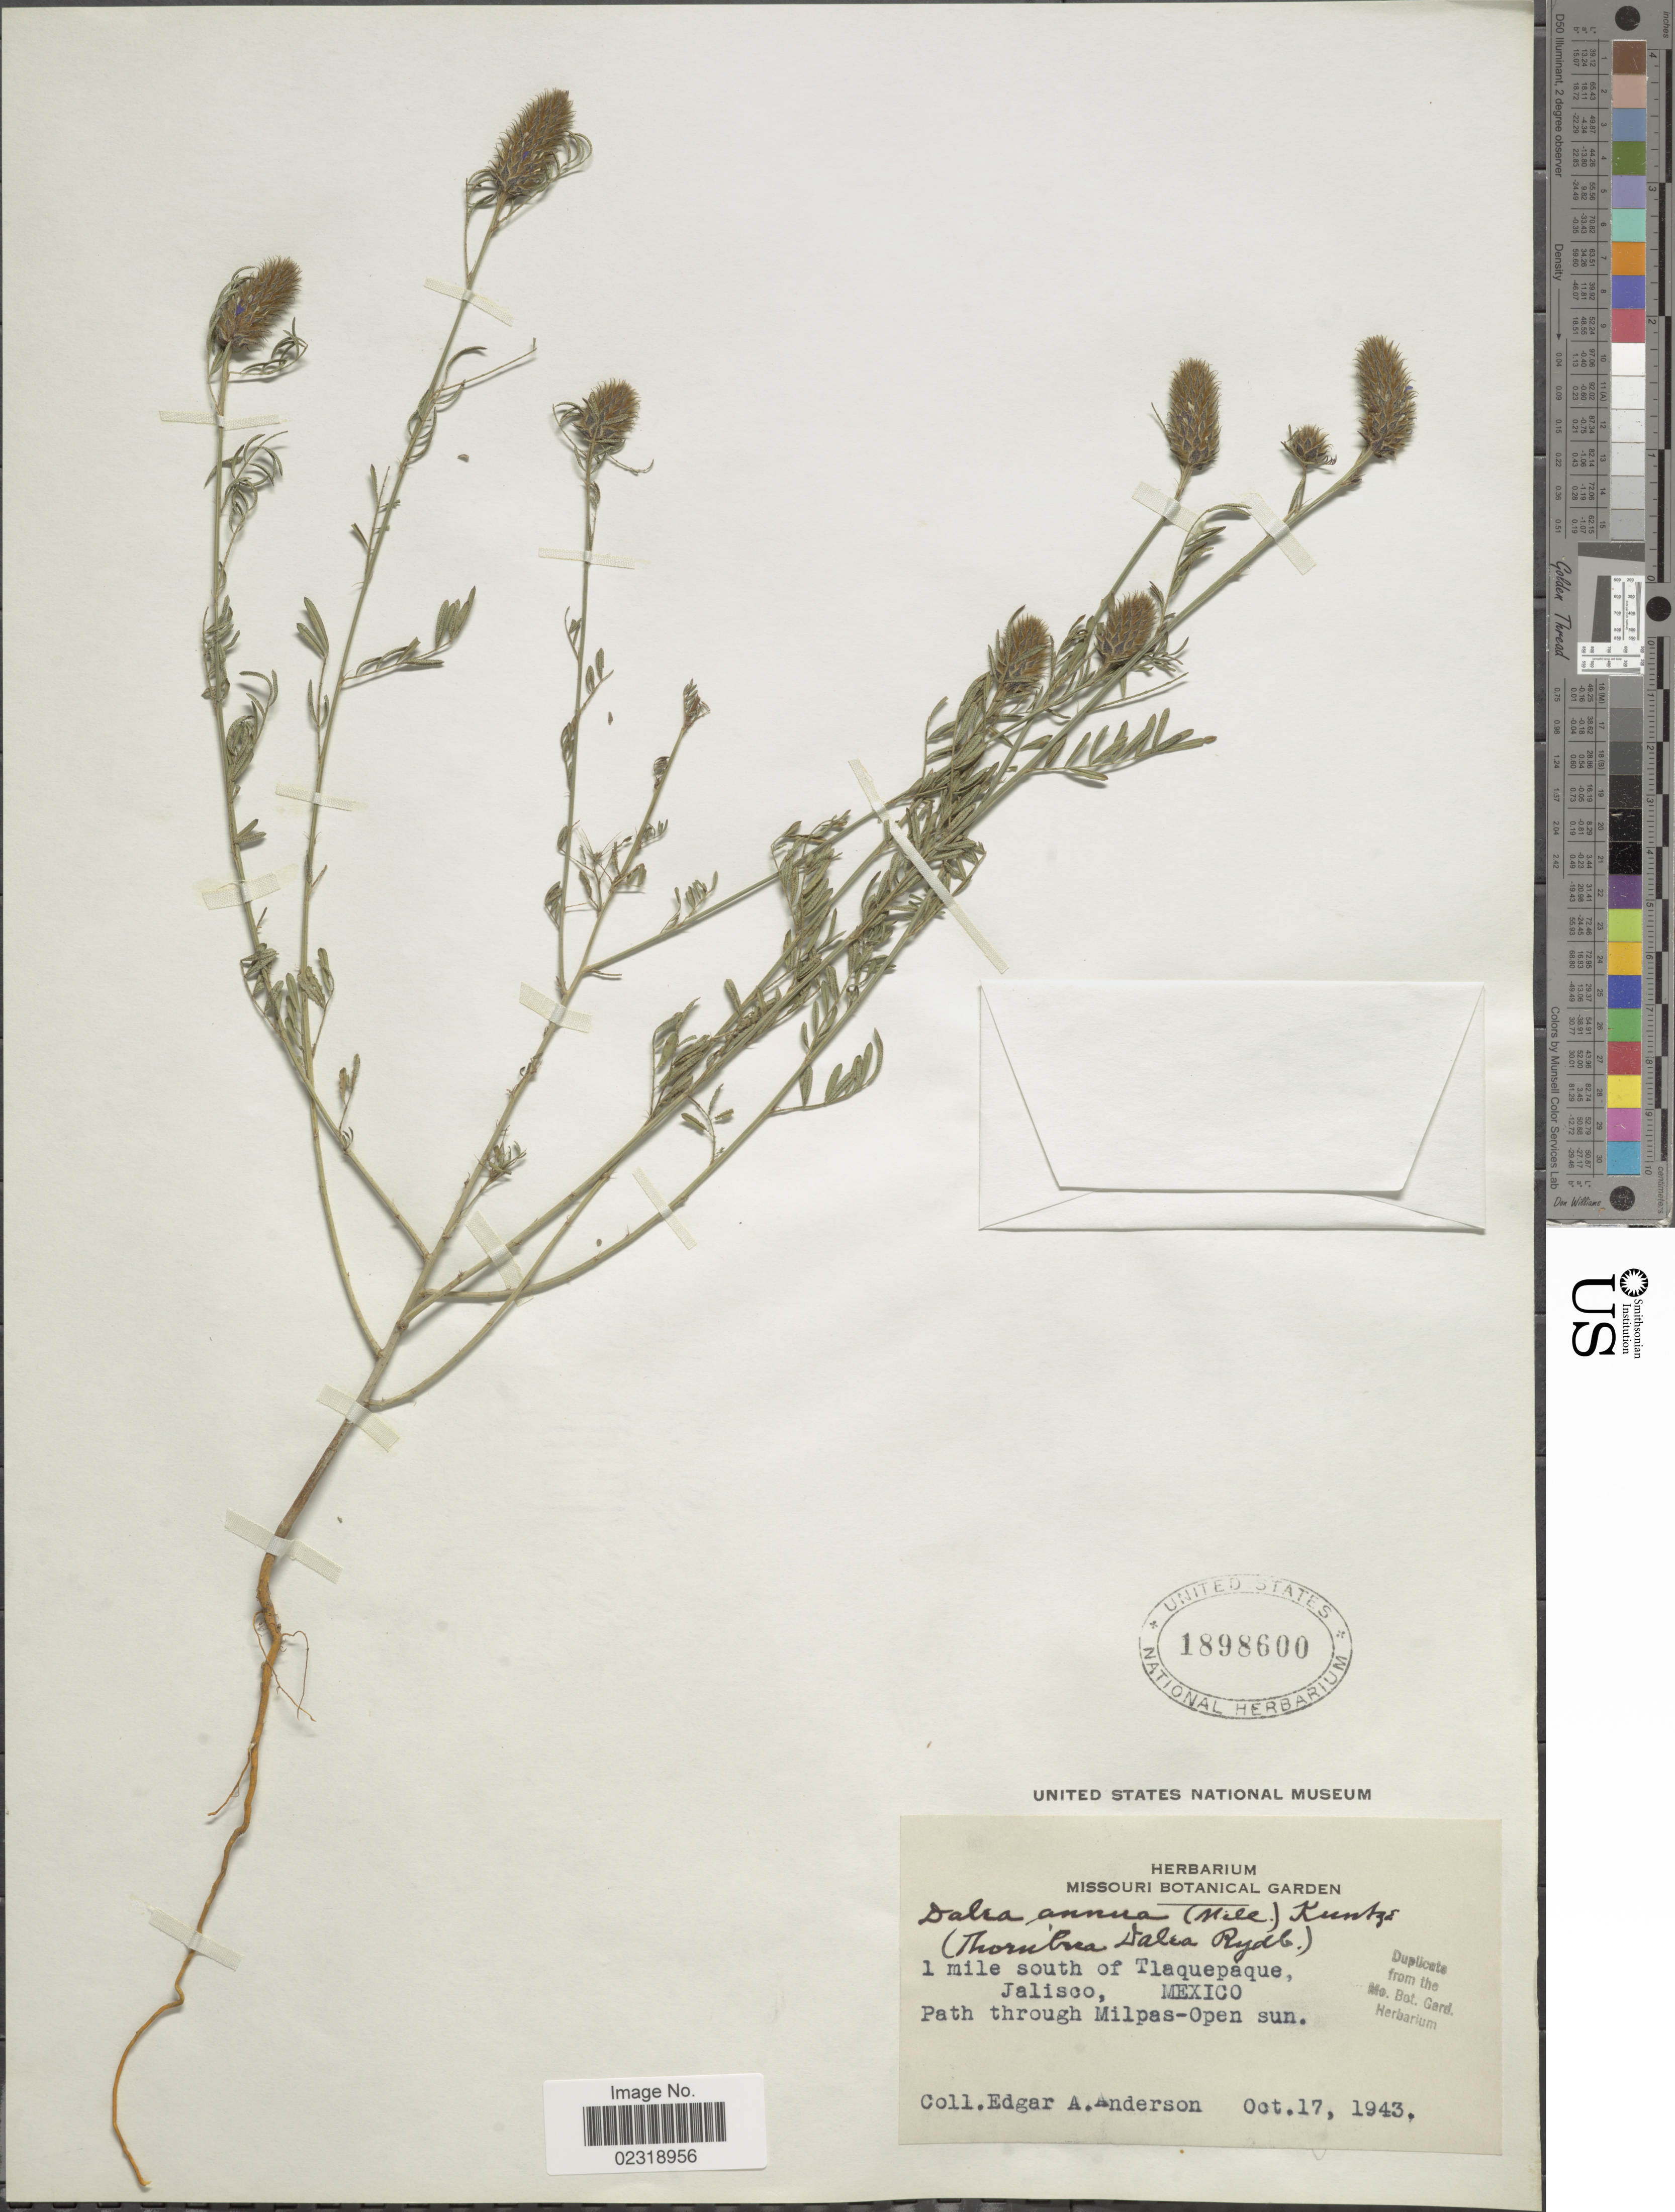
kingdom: Plantae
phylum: Tracheophyta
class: Magnoliopsida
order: Fabales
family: Fabaceae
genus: Dalea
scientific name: Dalea cliffortiana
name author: Willd.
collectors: E. A. Anderson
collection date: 1943-10-17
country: Mexico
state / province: Jalisco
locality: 1 mile south of Tlaquepaque, Path through Milpas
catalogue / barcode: US 1898600